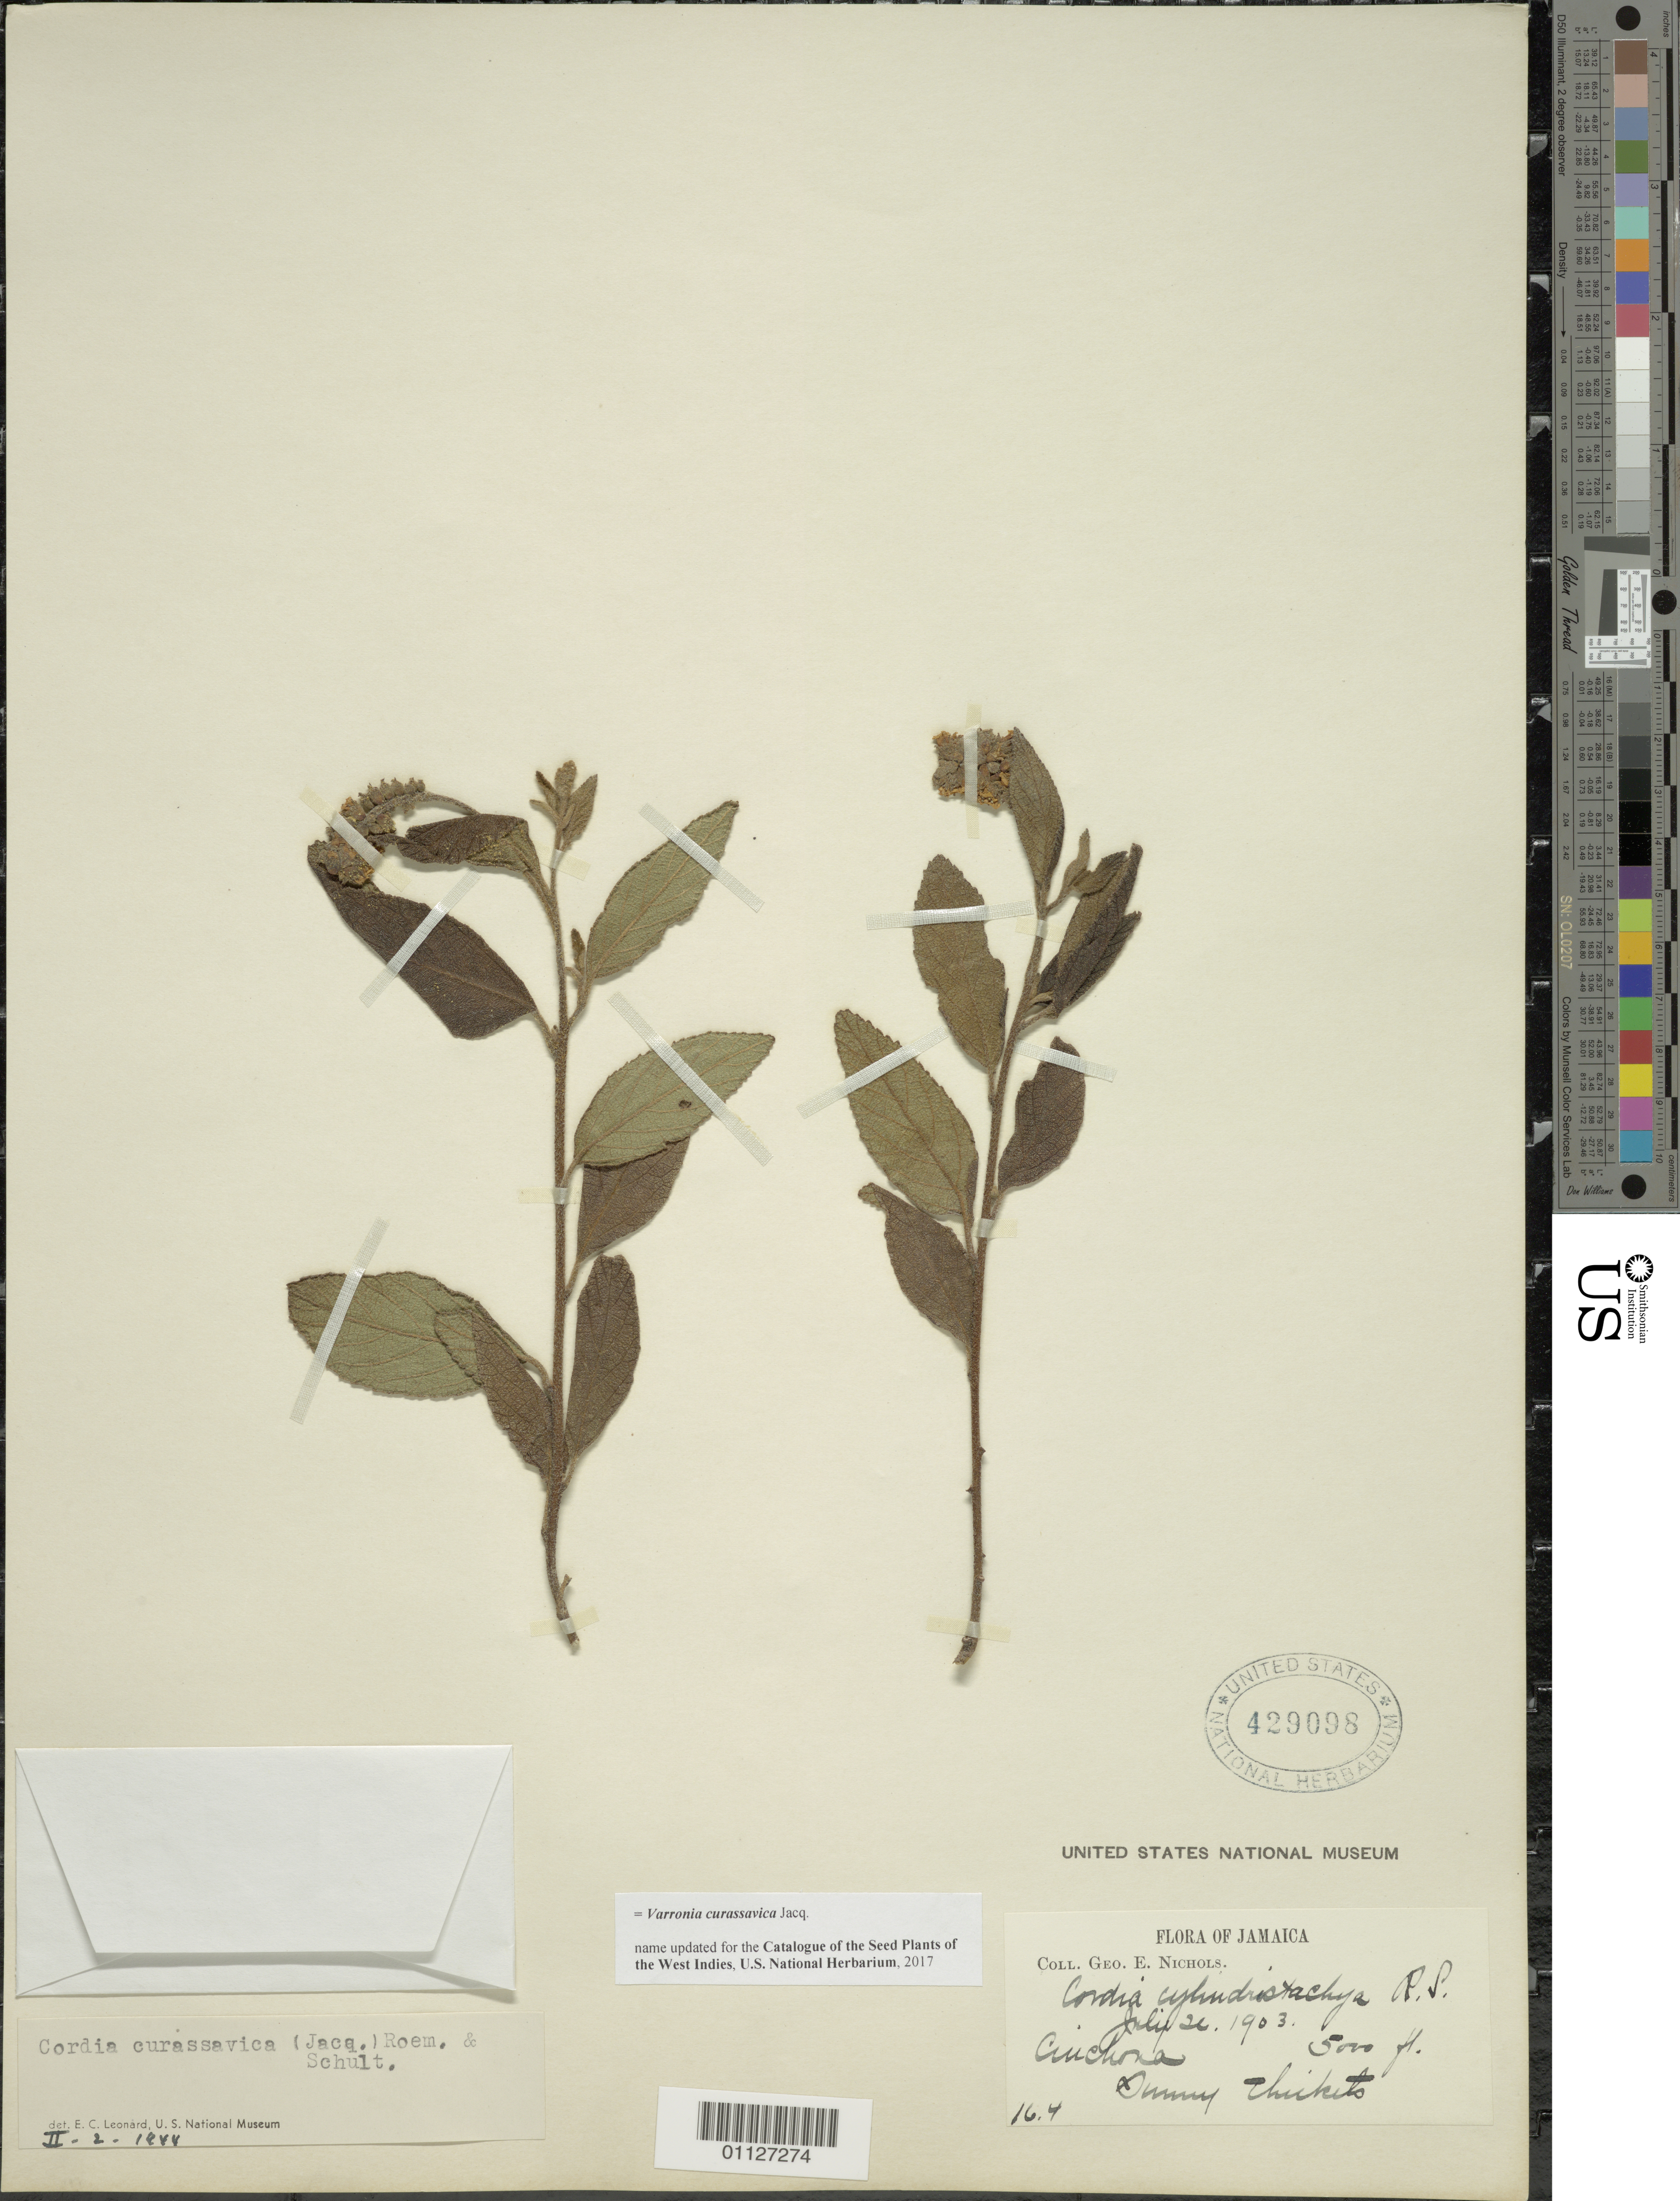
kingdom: Plantae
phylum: Tracheophyta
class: Magnoliopsida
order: Boraginales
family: Cordiaceae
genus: Varronia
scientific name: Varronia curassavica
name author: Jacq.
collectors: G. E. Nichols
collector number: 164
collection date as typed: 26 Jul 1903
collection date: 1903-07-26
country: Jamaica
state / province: Saint Andrew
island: Jamaica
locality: Cinchona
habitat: Sunny thickets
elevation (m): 1524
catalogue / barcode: US 429098